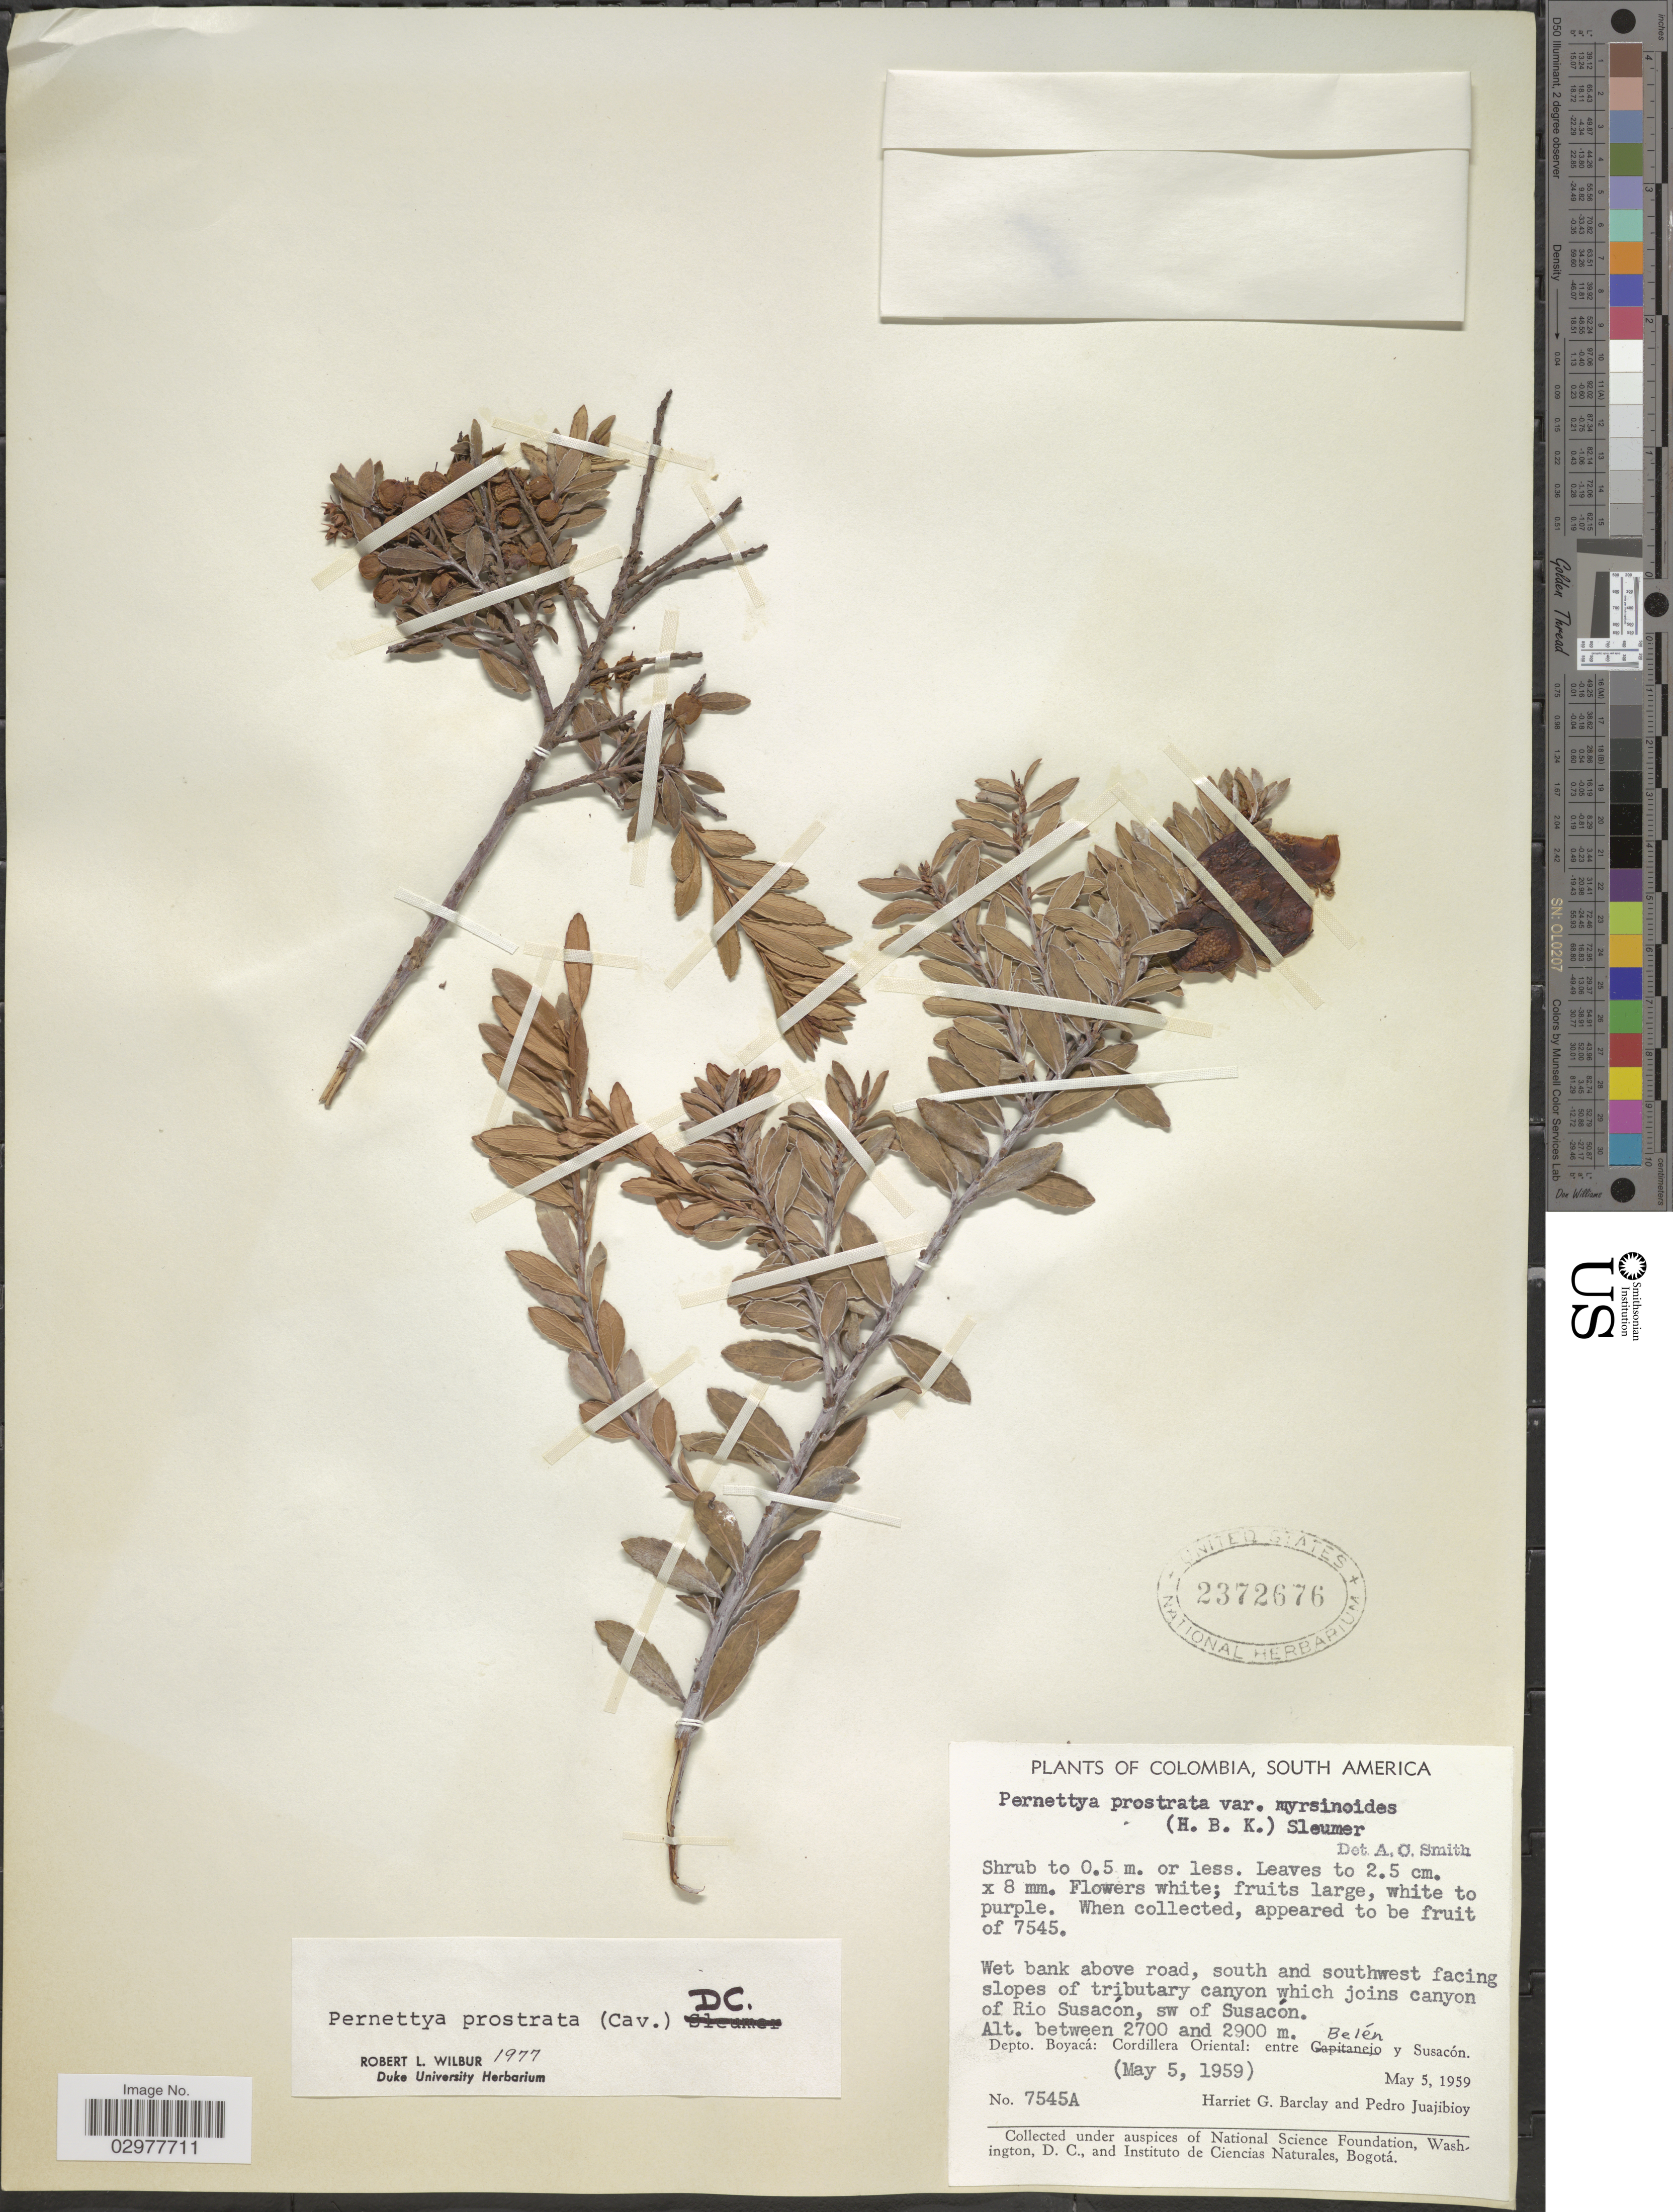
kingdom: Plantae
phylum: Tracheophyta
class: Magnoliopsida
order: Ericales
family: Ericaceae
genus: Pernettya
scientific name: Pernettya prostrata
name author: (Cav.) DC.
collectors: H. G. Barclay & P. Juajibioy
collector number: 7545A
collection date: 1959-05-05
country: Colombia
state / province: Boyacá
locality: Wet bank above road, south and southwest facing slopes of tributary canyon which joins canyon of Rio Susacón, sw of Susacón. Depto. Boyacá: Cordillera Oriental: entre Belén y Susacón.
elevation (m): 2700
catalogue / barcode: US 2372676